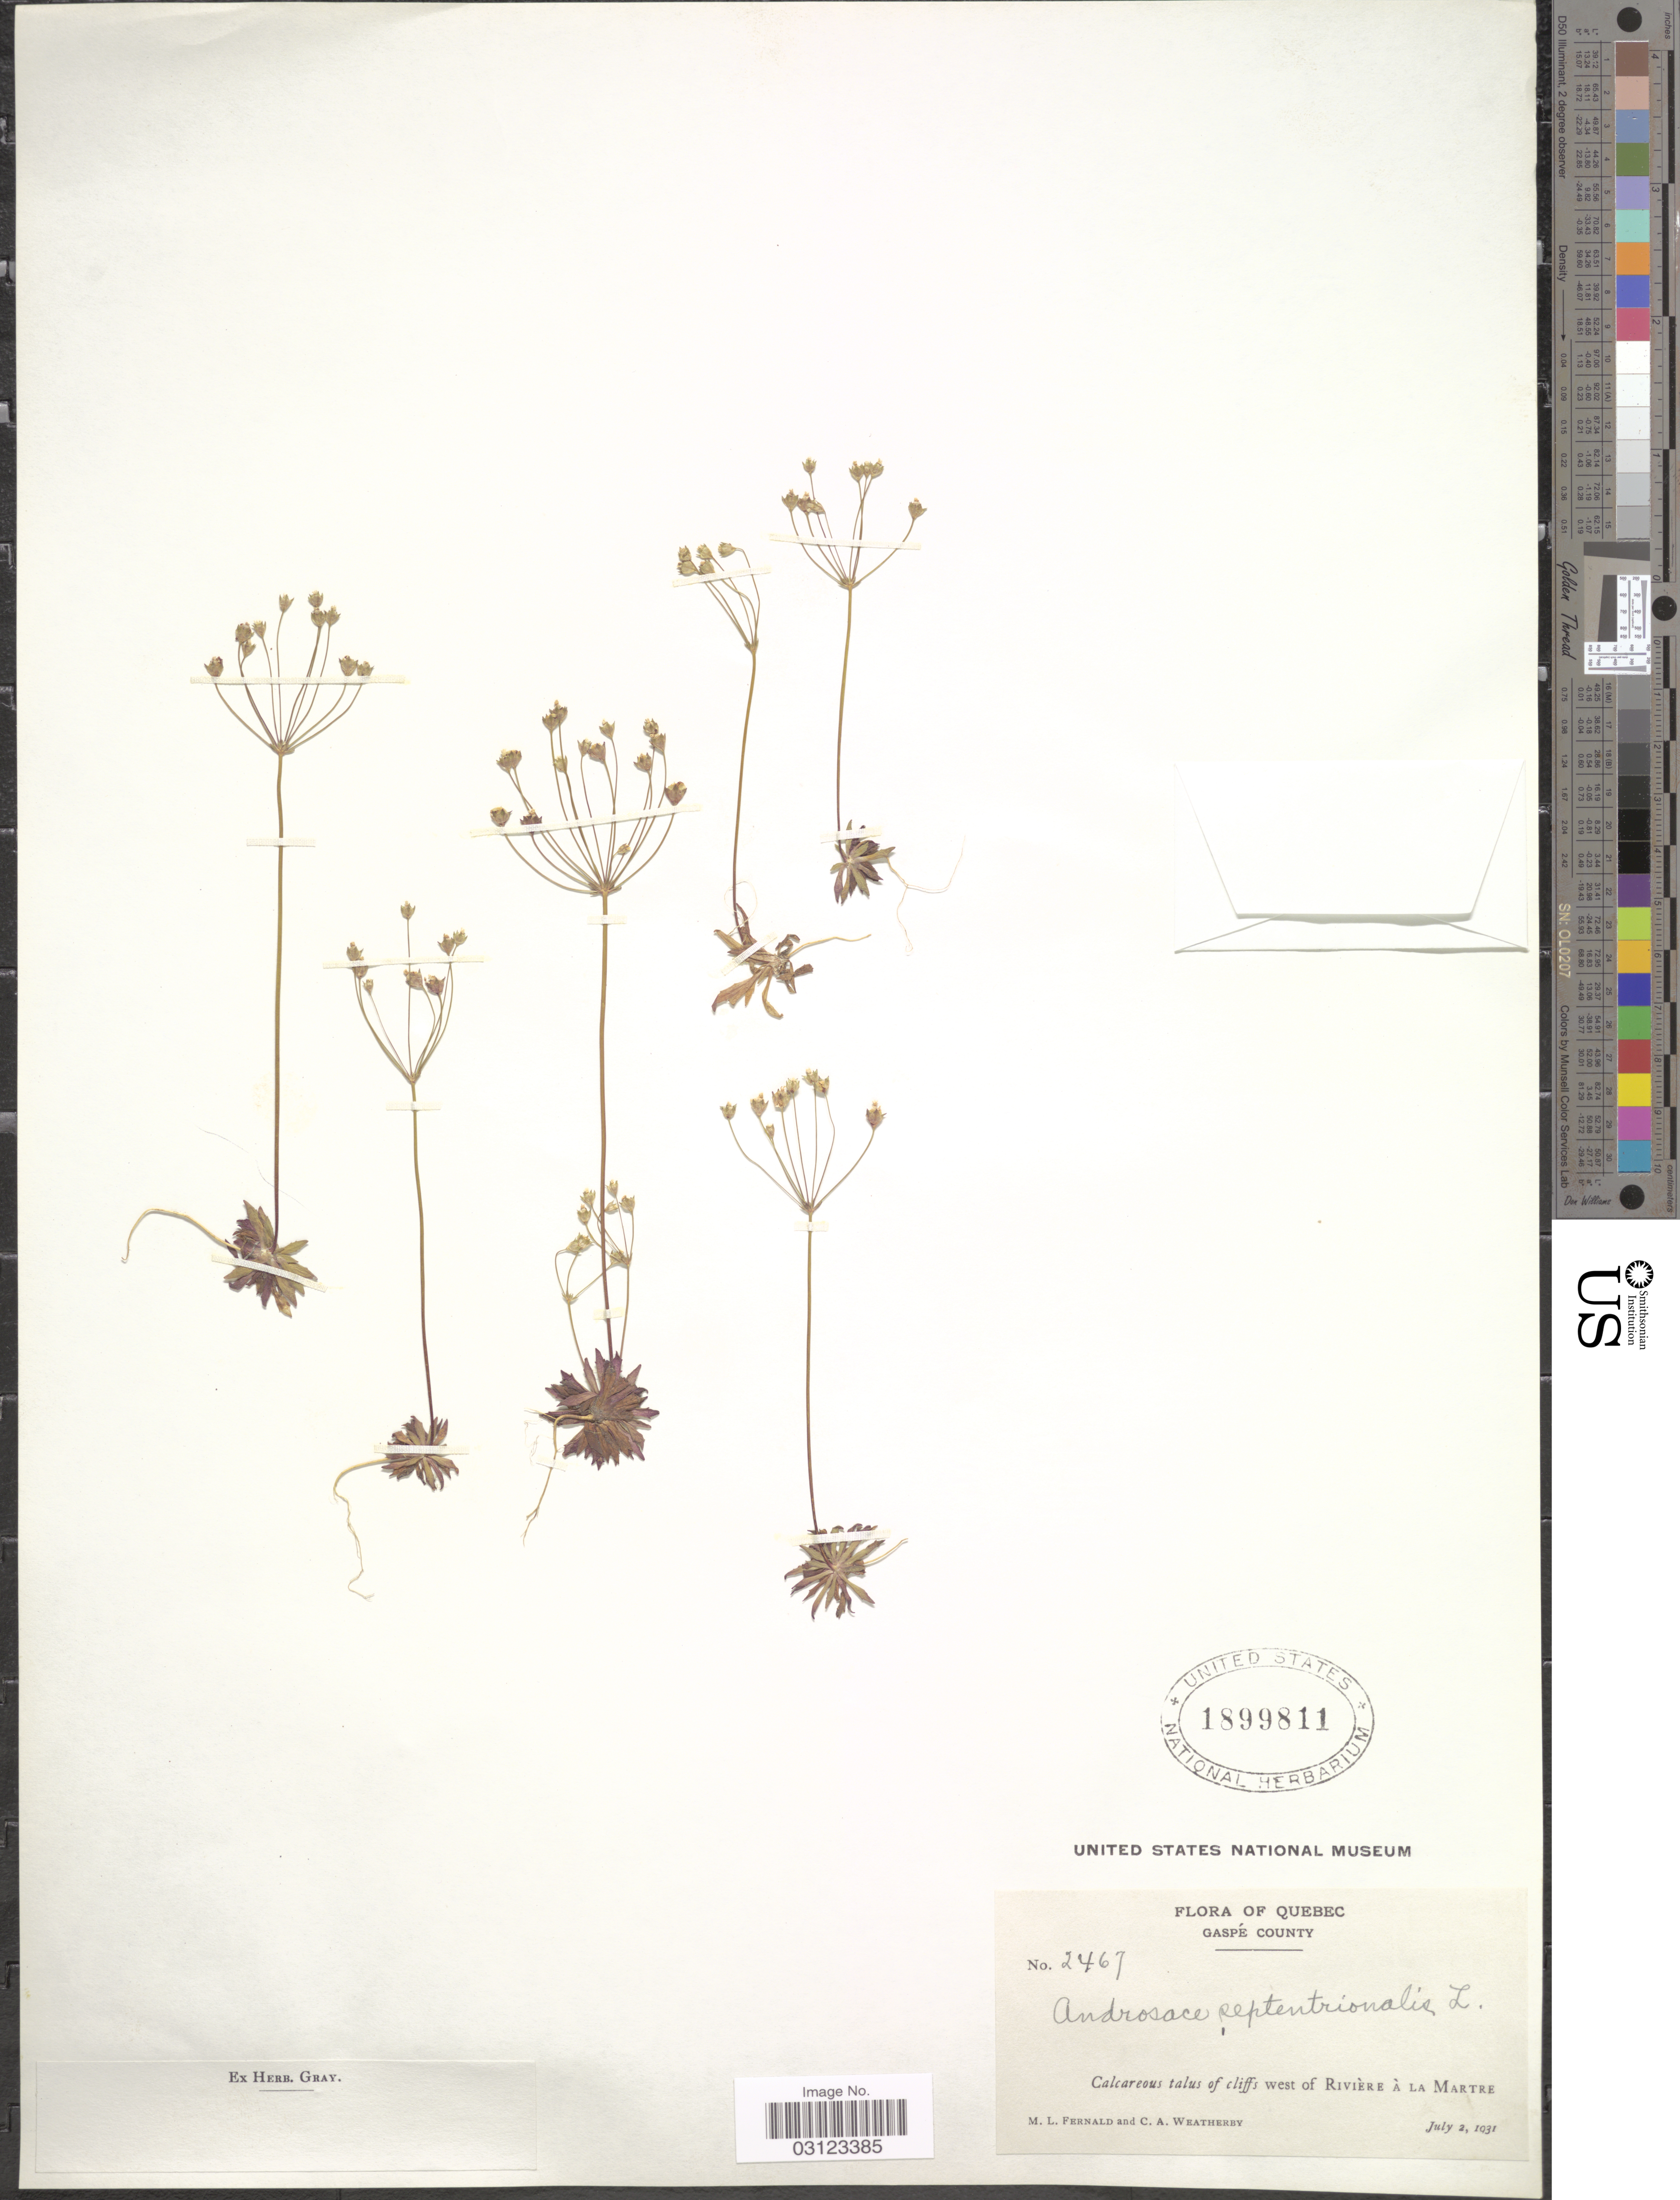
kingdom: Plantae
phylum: Tracheophyta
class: Magnoliopsida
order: Ericales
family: Primulaceae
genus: Androsace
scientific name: Androsace septentrionalis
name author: L.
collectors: M. L. Fernald & C. A. Weatherby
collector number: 2467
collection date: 1931-07-02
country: Canada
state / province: Quebec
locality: Gaspé County. Calcareous talus of cliffs west of Rivière à la Martre.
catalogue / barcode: US 1899811